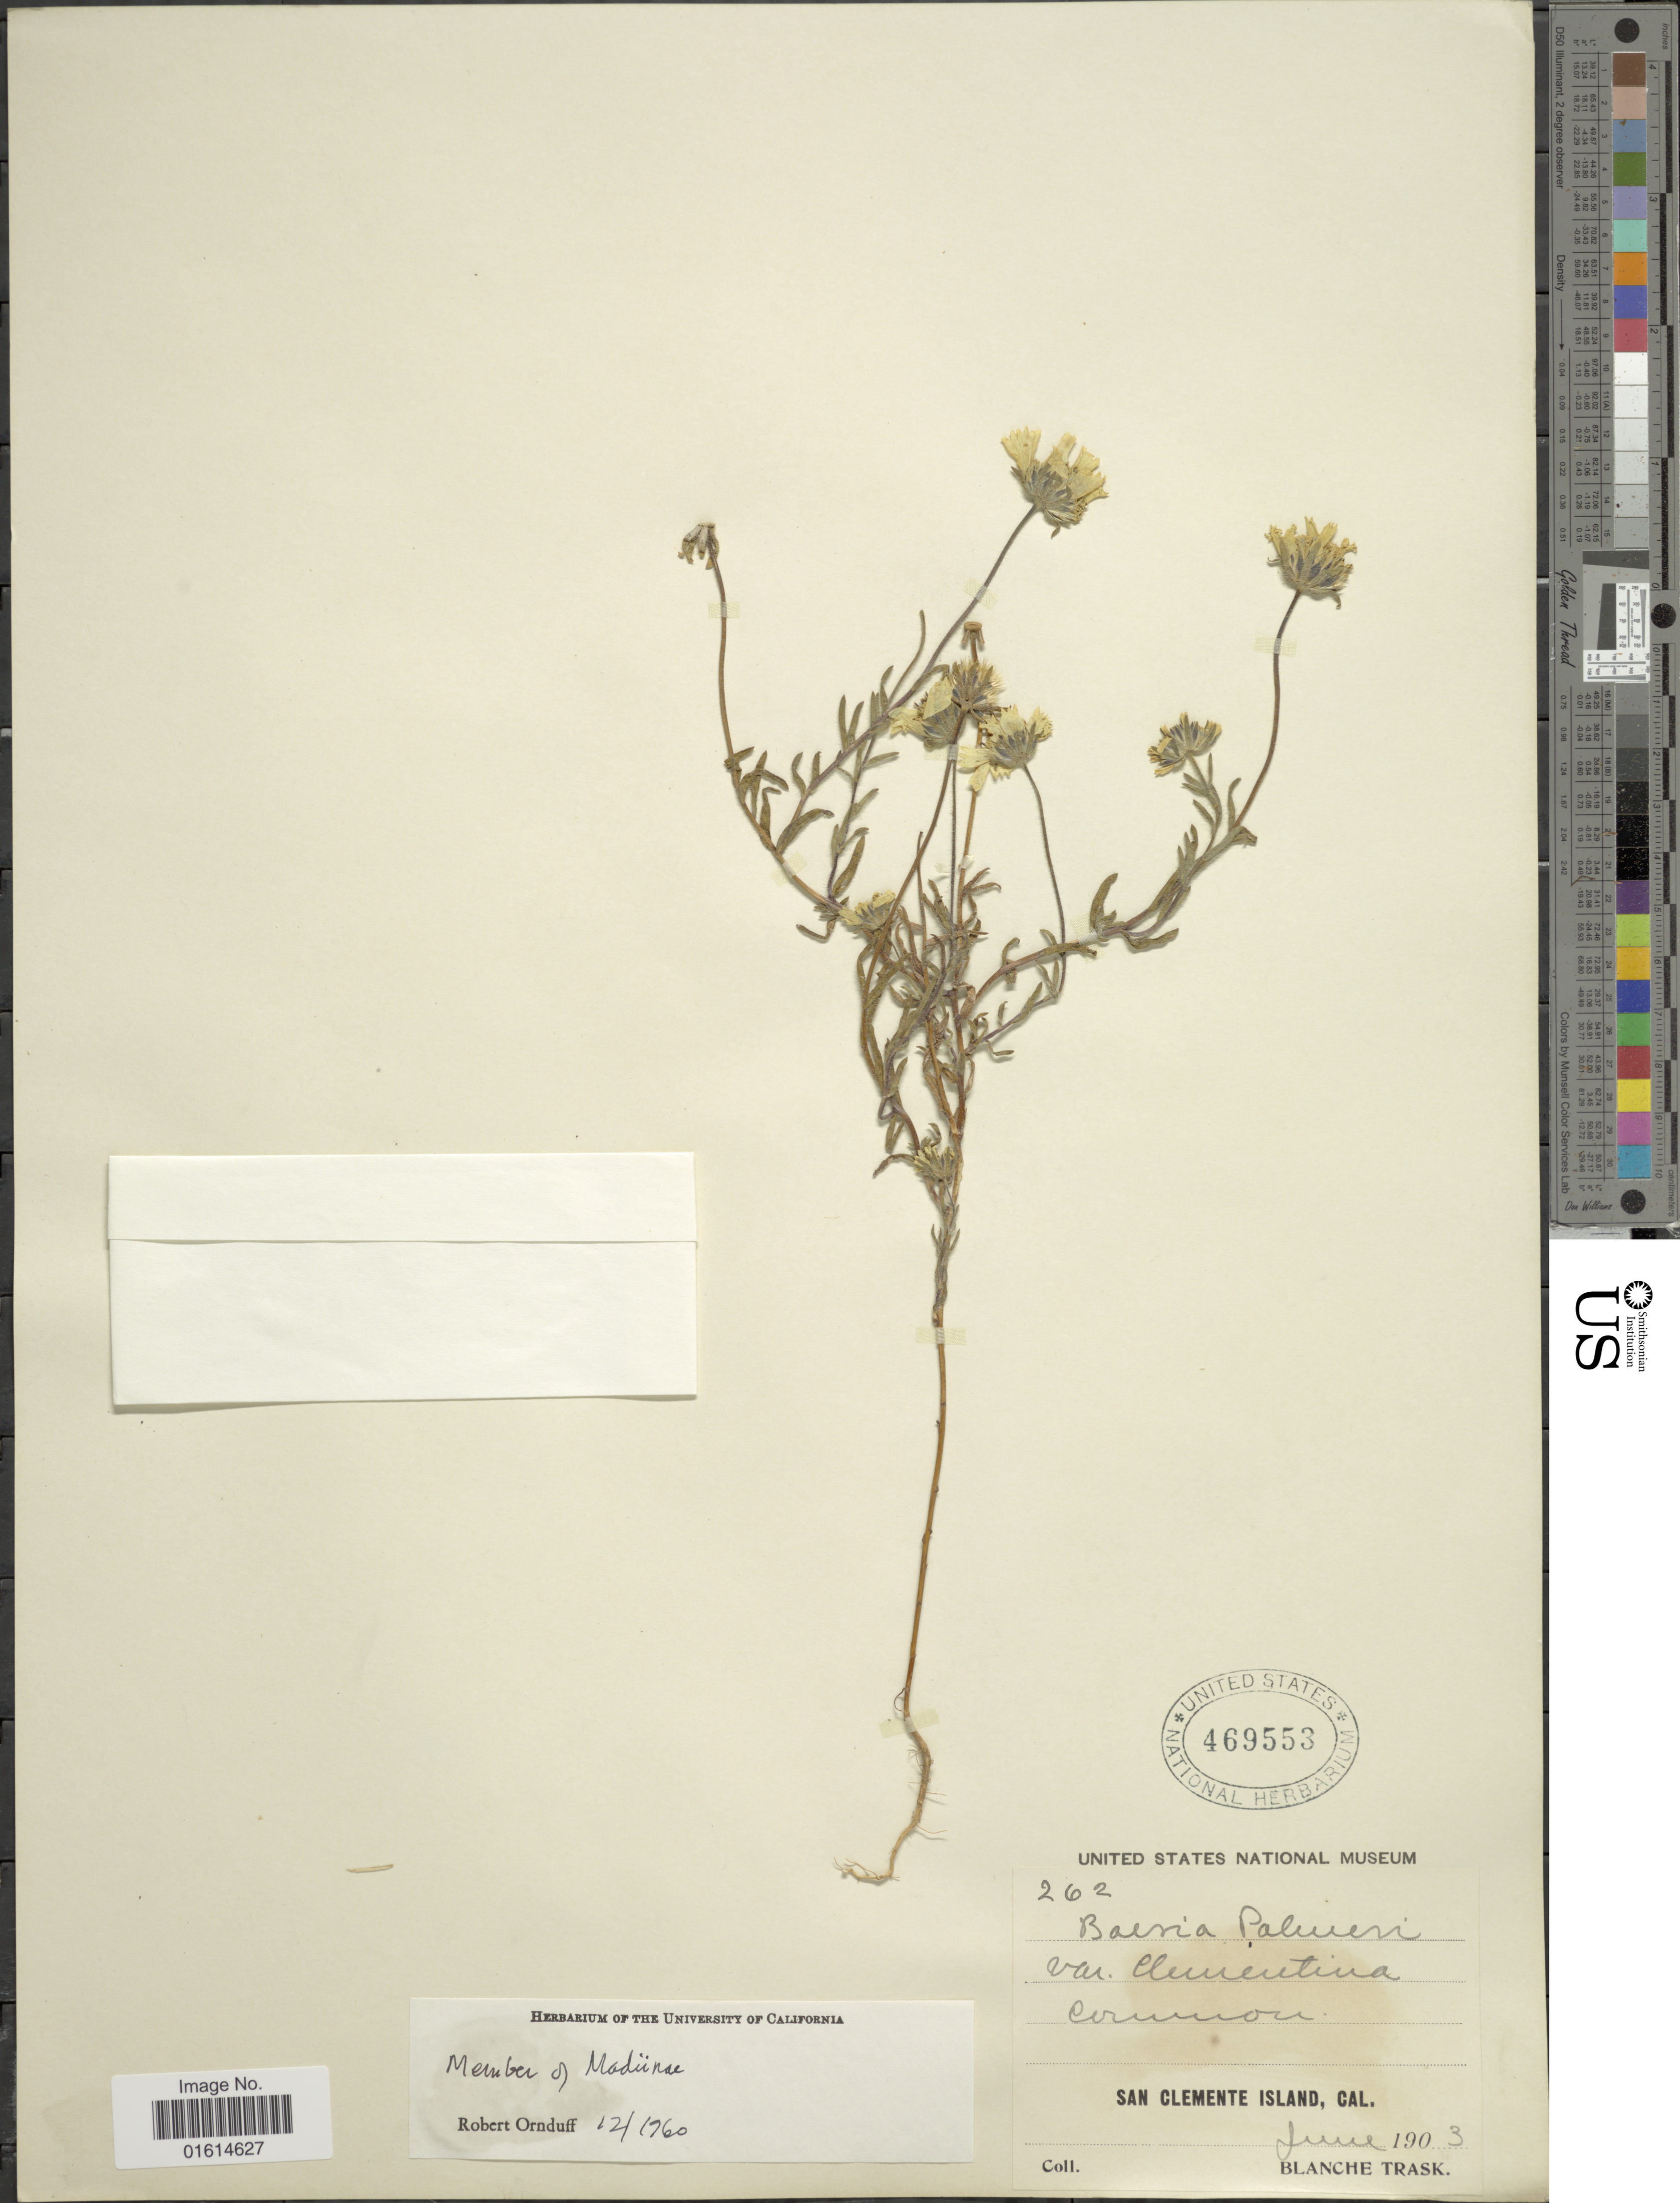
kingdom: Plantae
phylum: Tracheophyta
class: Magnoliopsida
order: Asterales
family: Asteraceae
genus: Layia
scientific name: Layia sp.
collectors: B. Trask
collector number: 262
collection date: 1903-06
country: United States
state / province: California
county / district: Los Angeles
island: San Clemente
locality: San Clemente Island, Cal.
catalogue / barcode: US 469553